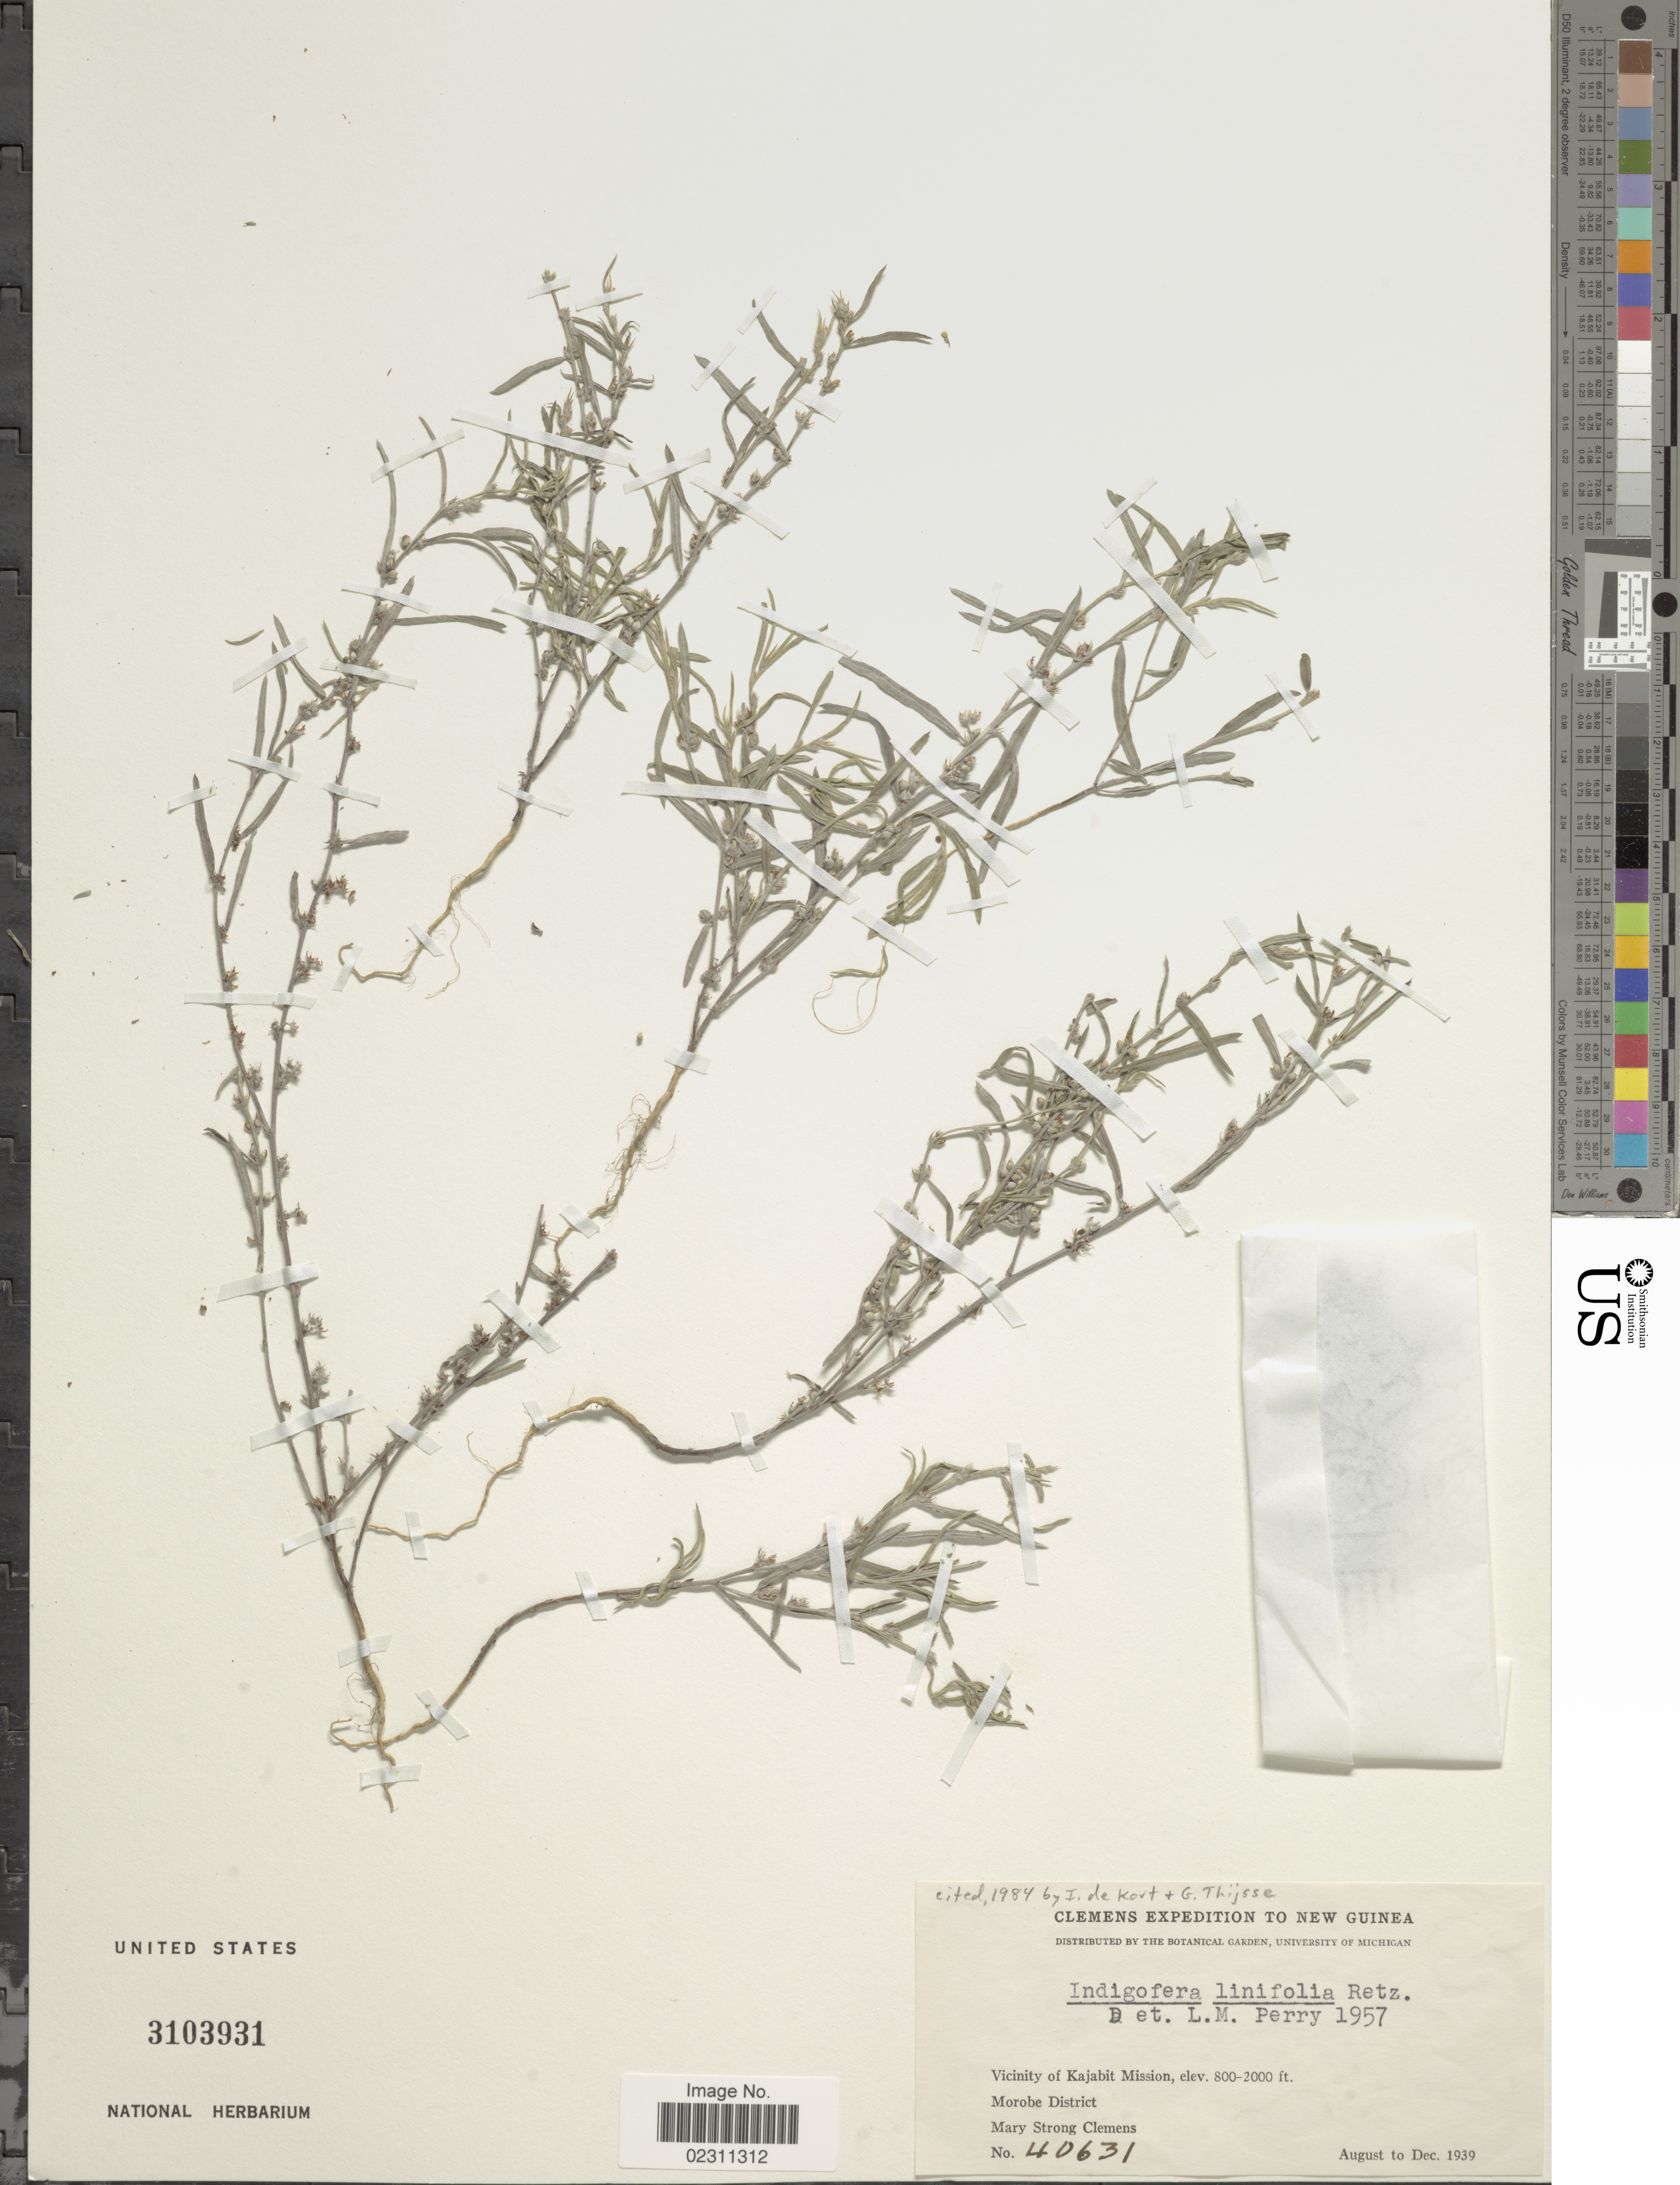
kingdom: Plantae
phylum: Tracheophyta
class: Magnoliopsida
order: Fabales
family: Fabaceae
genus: Indigofera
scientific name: Indigofera linifolia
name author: Retz.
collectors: M. S. Clemens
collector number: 40631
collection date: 1939-08/1939-12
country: Papua New Guinea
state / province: Morobe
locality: Vicinity of Kajabit Mission. Morobe Disitict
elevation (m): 244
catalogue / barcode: US 3103931